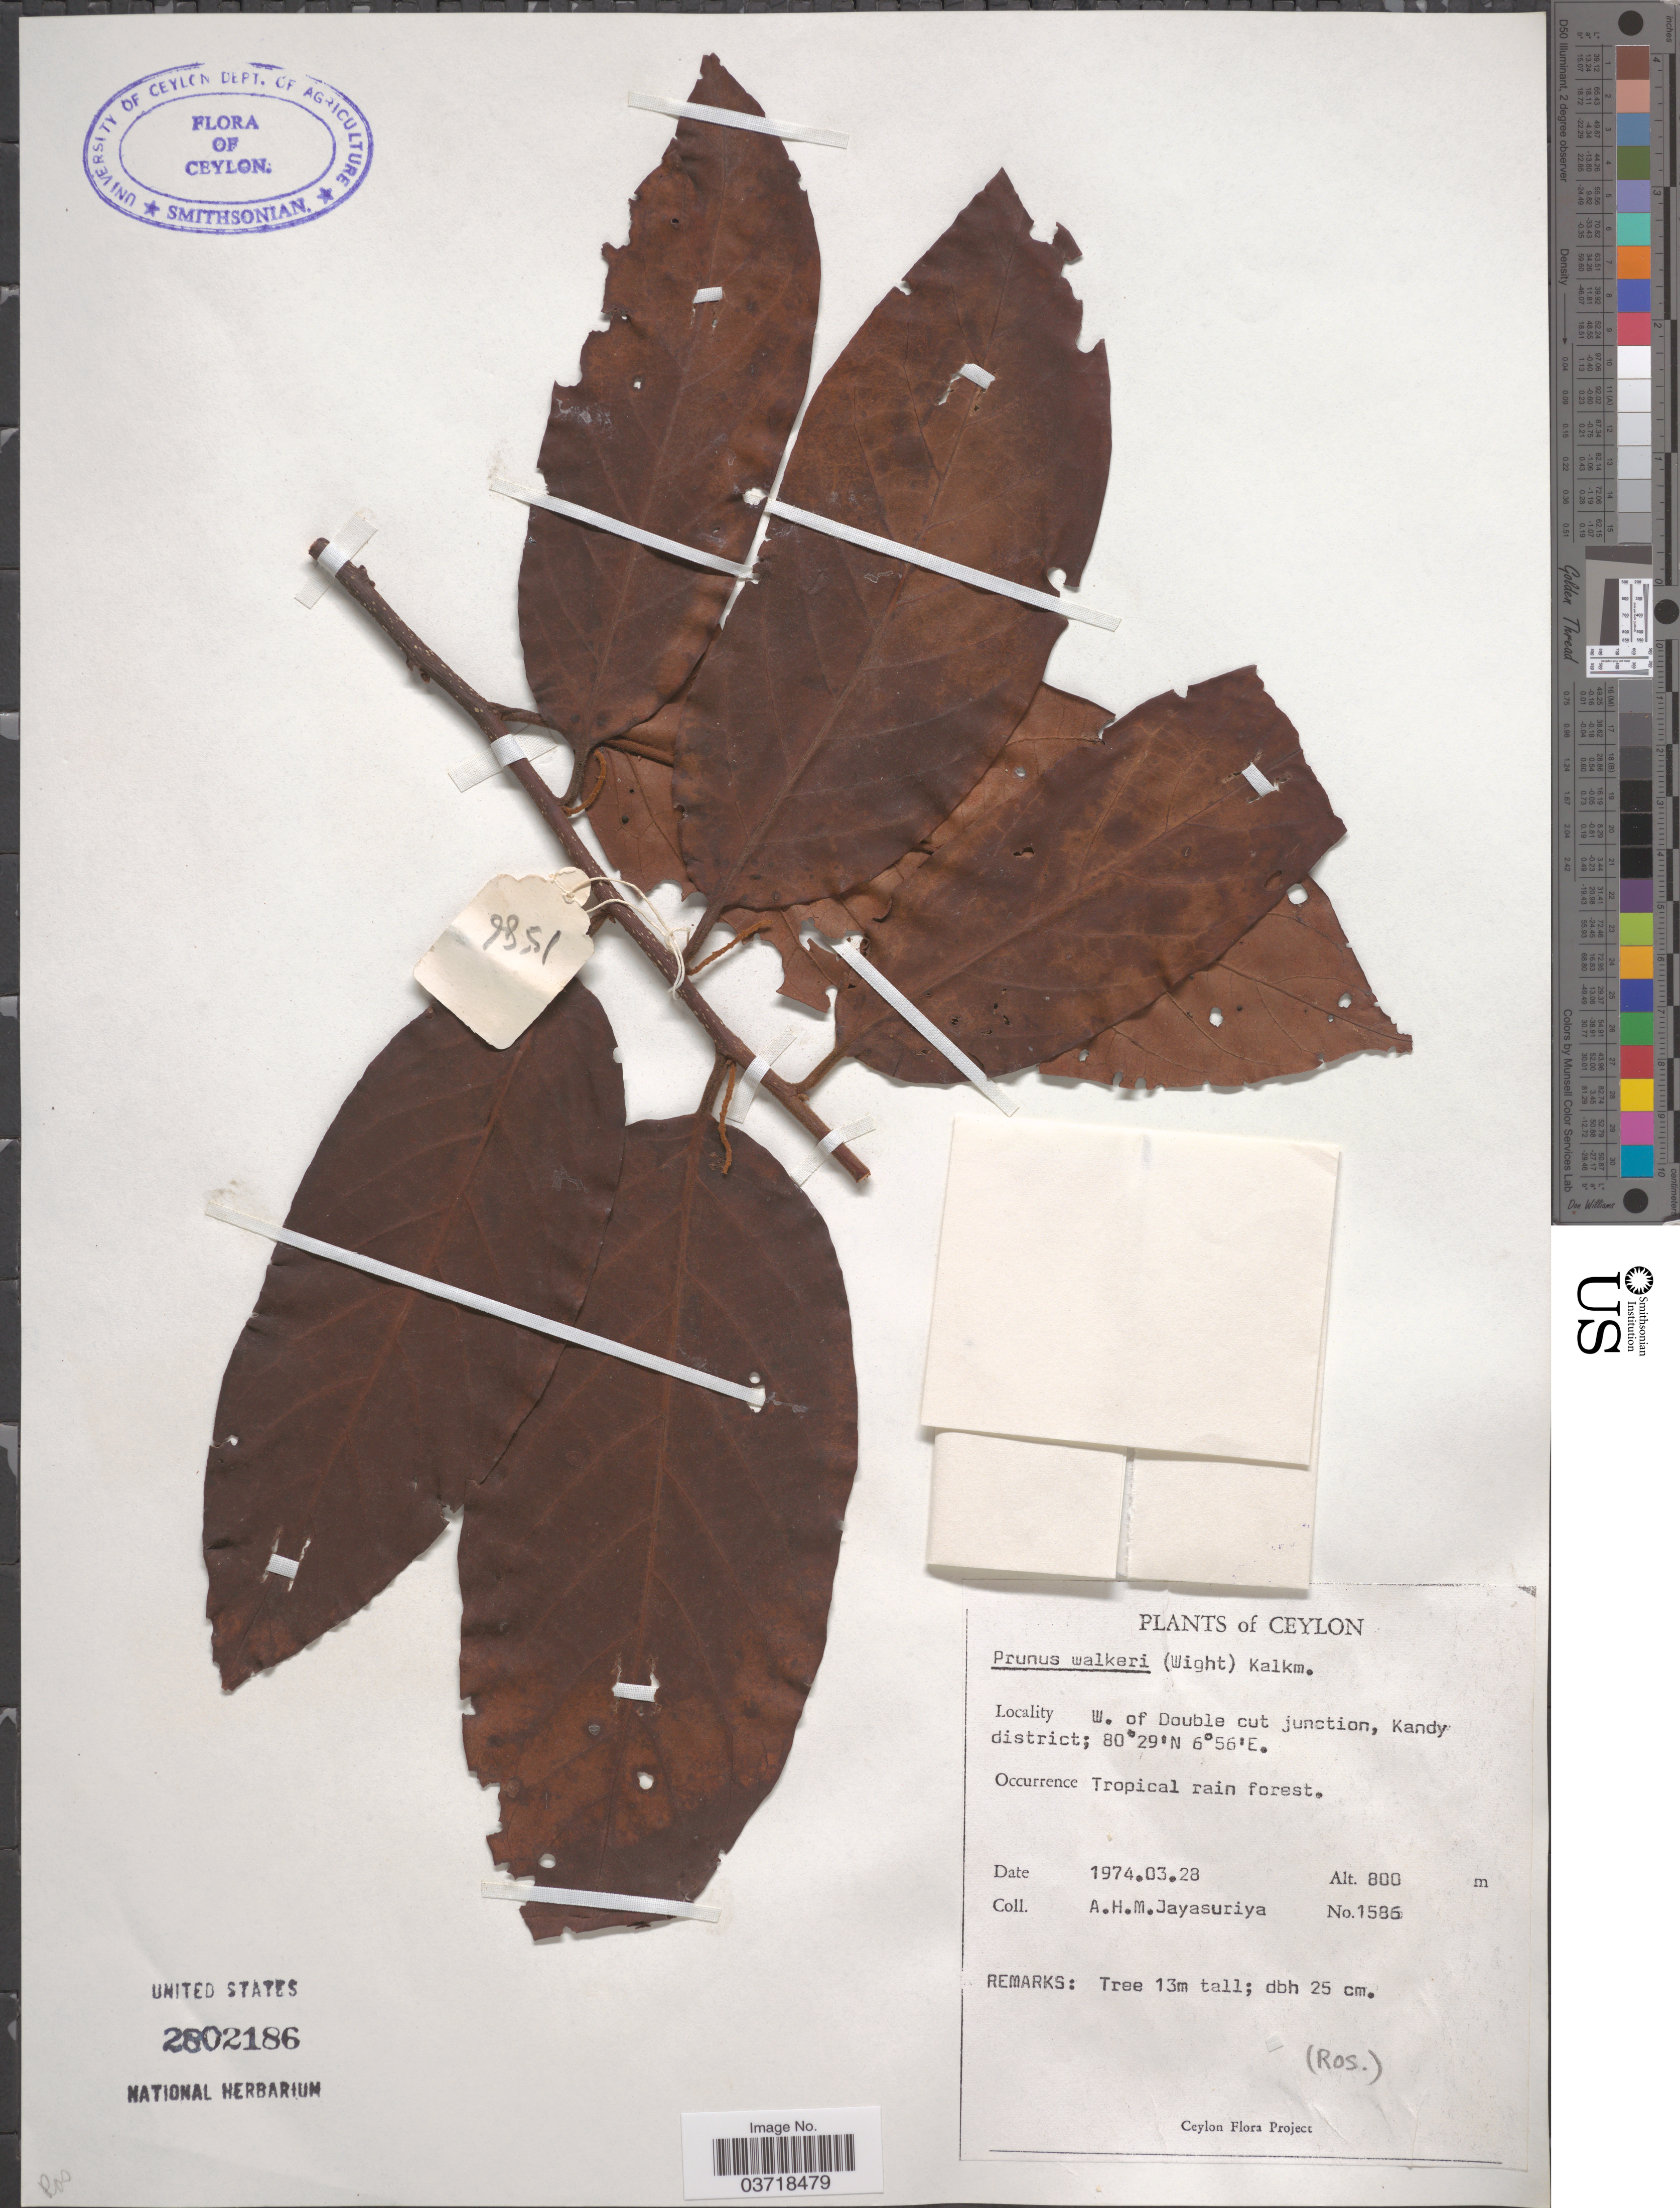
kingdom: Plantae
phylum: Tracheophyta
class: Magnoliopsida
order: Rosales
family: Rosaceae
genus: Prunus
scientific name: Prunus walkeri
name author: (Wight) Kalkman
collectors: A. H. Jayasuriya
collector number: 1586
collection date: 1974-03-28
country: Sri Lanka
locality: Ceylon. W. of Double cut junction, Kandy District.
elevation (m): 800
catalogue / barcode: US 2802186